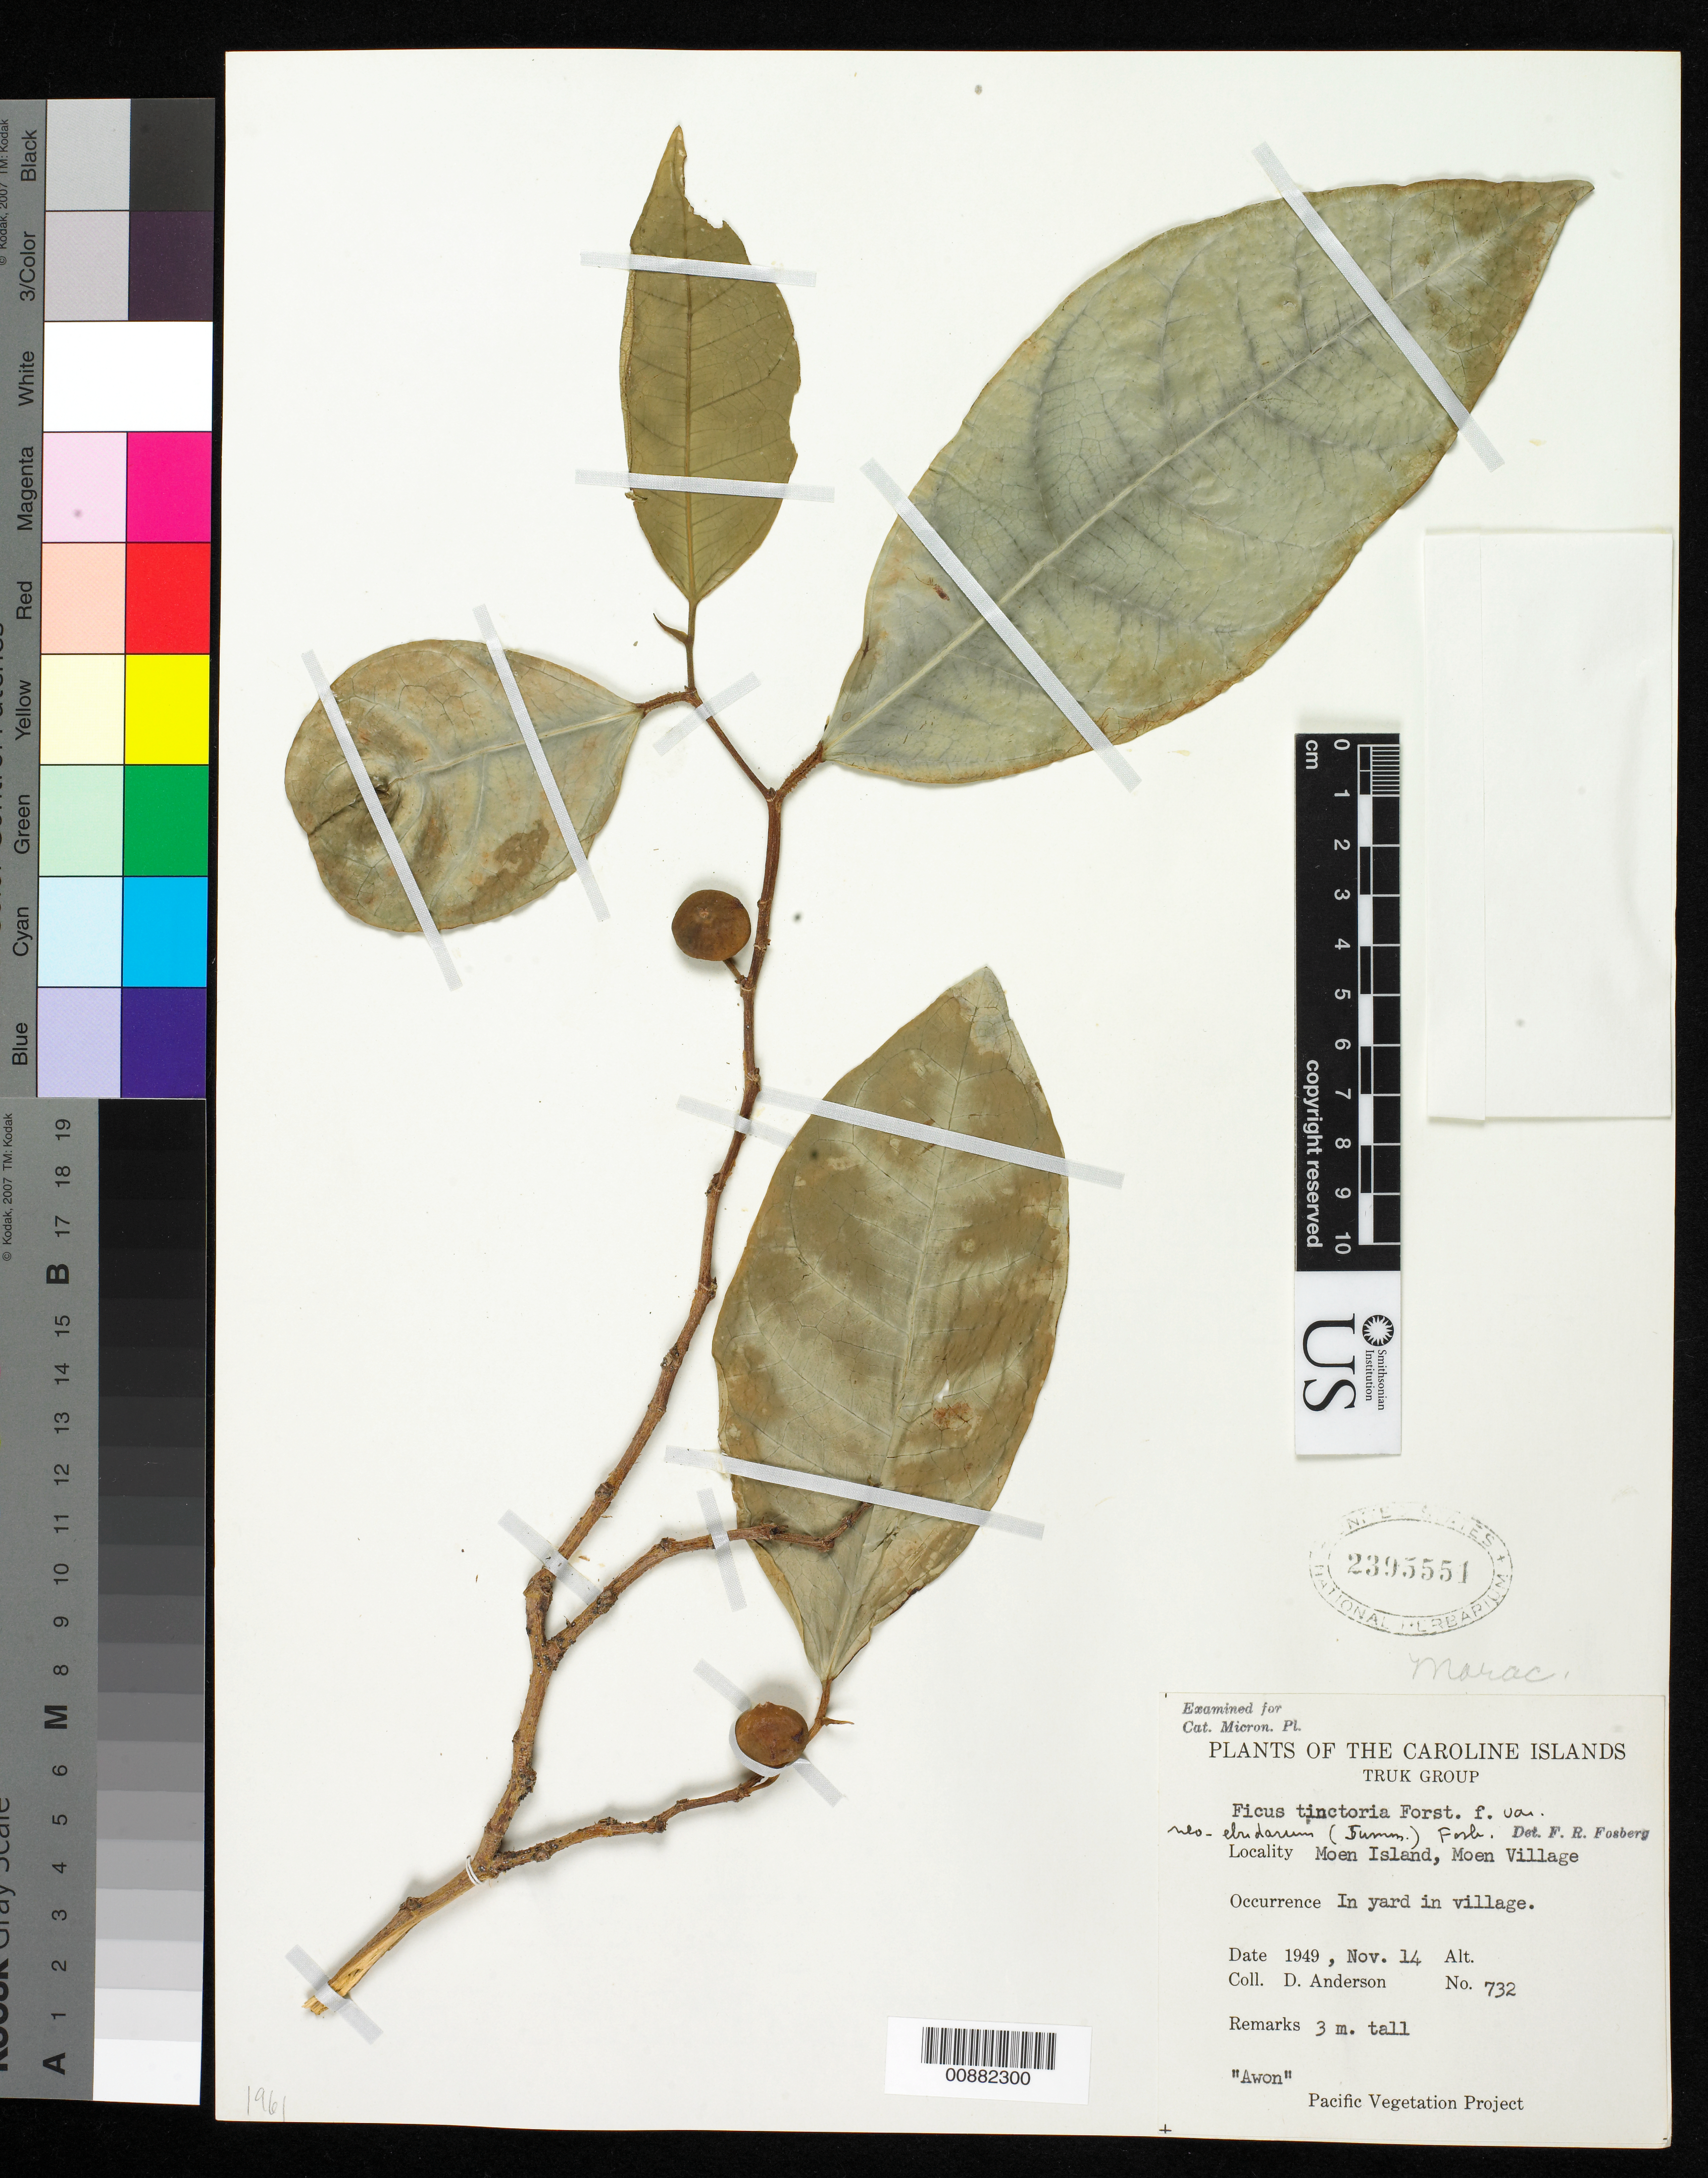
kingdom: Plantae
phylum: Tracheophyta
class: Magnoliopsida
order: Rosales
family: Moraceae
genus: Ficus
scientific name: Ficus tinctoria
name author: G. Forst.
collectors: D. Anderson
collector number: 732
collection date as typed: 14 Nov 1949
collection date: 1949-11-14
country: Micronesia, Federated States of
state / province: Truk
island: Moen [Wono]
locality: Moen Island, Moen Village.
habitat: in yard in village.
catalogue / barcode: US 2395551